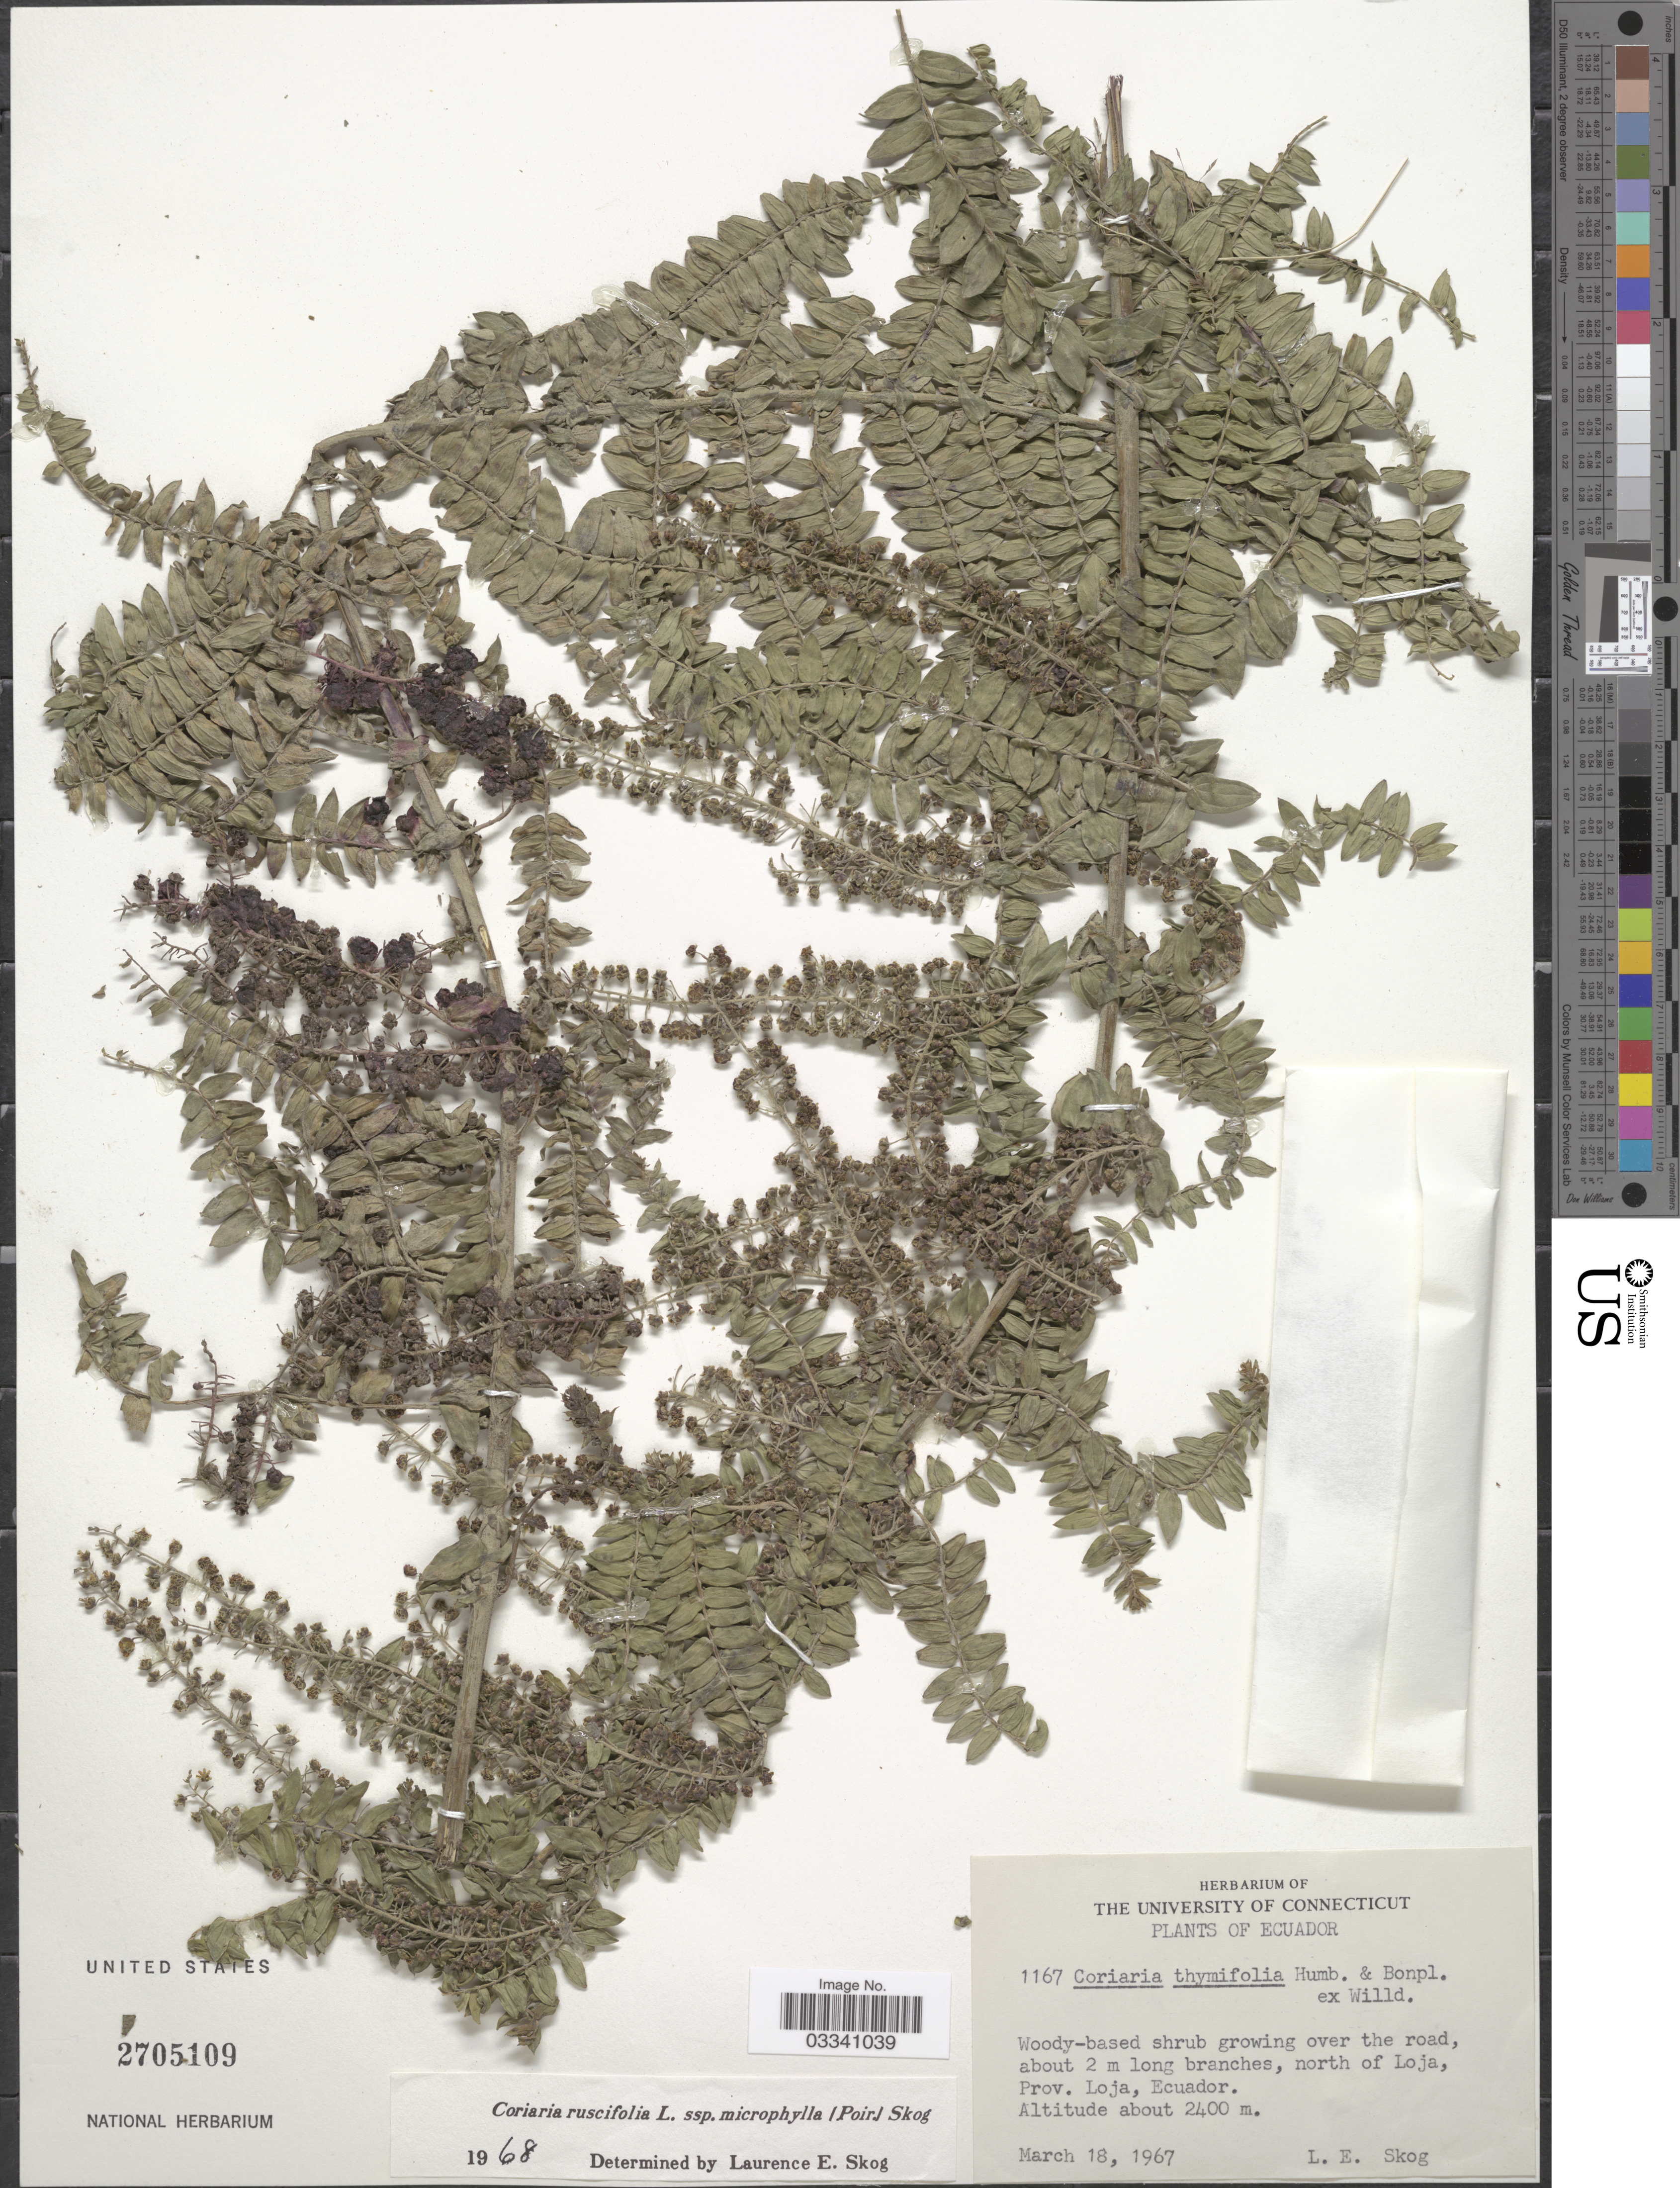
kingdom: Plantae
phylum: Tracheophyta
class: Magnoliopsida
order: Cucurbitales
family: Coriariaceae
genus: Coriaria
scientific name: Coriaria ruscifolia subsp. microphylla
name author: (Poir.) L.E. Skog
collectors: L. E. Skog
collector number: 1167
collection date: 1967-03-18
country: Ecuador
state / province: Loja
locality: North of Loja.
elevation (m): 2400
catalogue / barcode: US 2705109